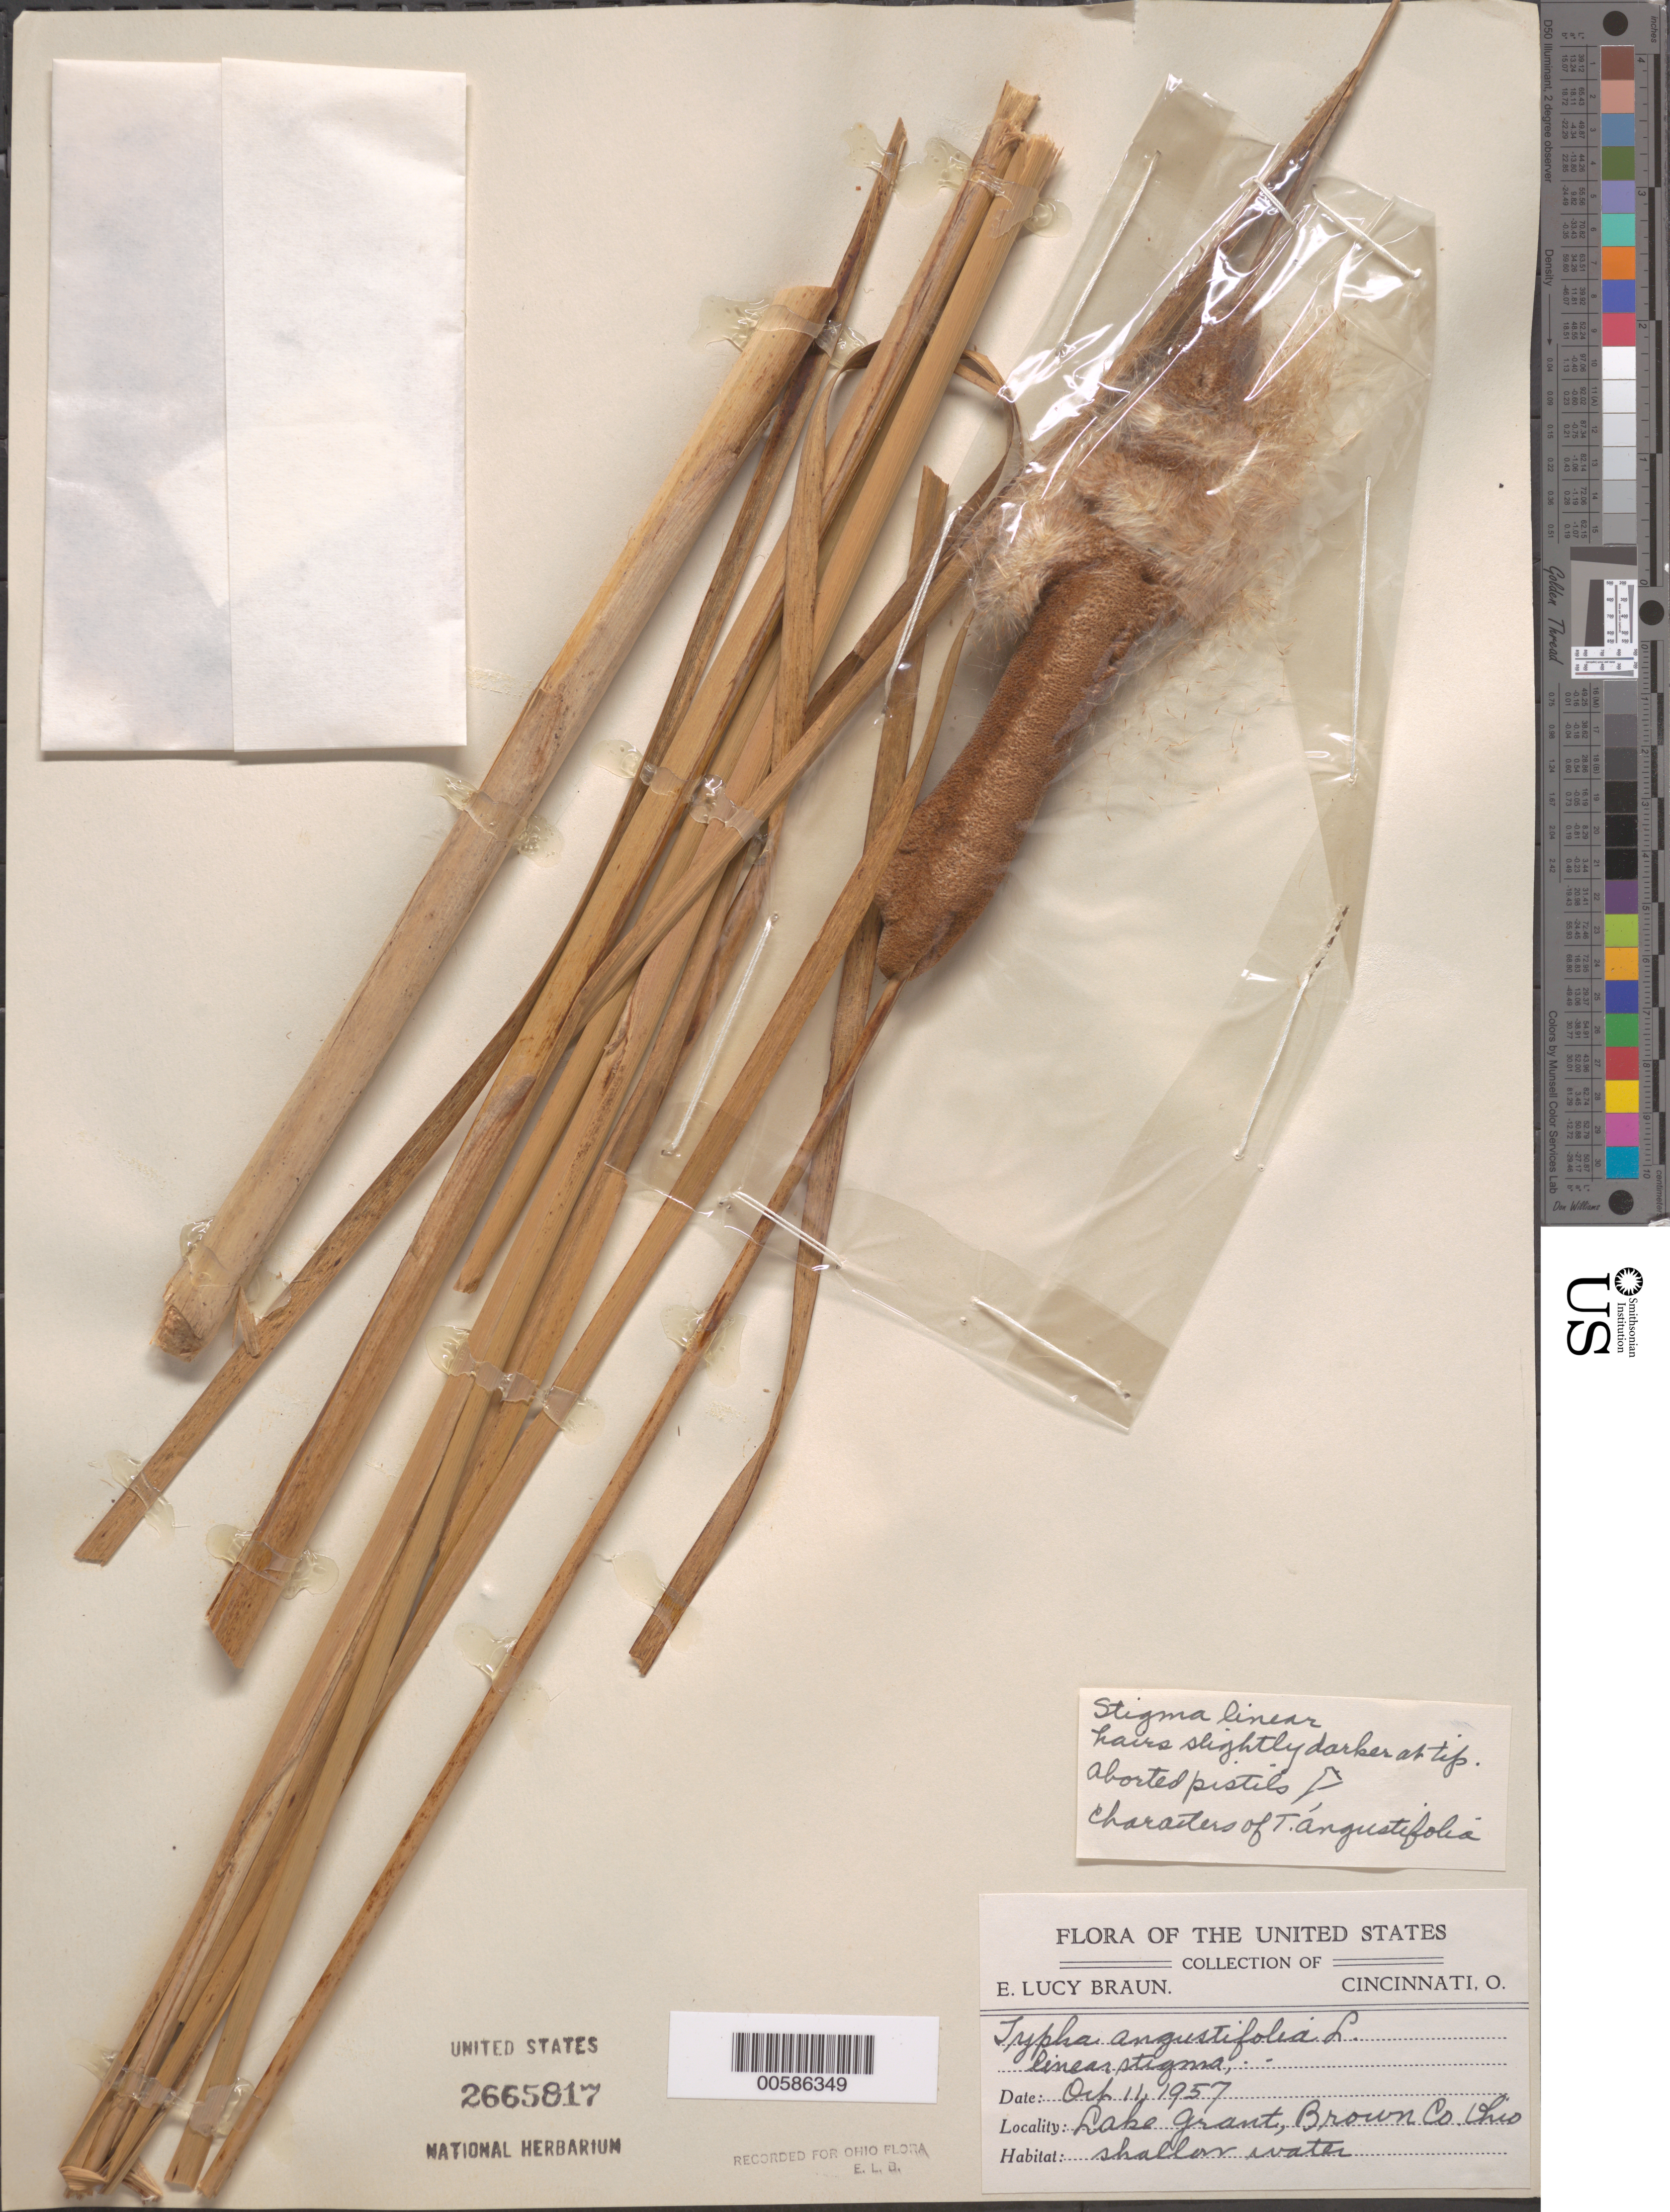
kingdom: Plantae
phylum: Tracheophyta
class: Liliopsida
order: Poales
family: Typhaceae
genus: Typha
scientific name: Typha angustifolia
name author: L.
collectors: E. L. Braun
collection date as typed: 11 Oct 1957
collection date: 1957-10-11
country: United States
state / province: Ohio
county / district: Brown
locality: Lake Grant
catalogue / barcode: US 2665817